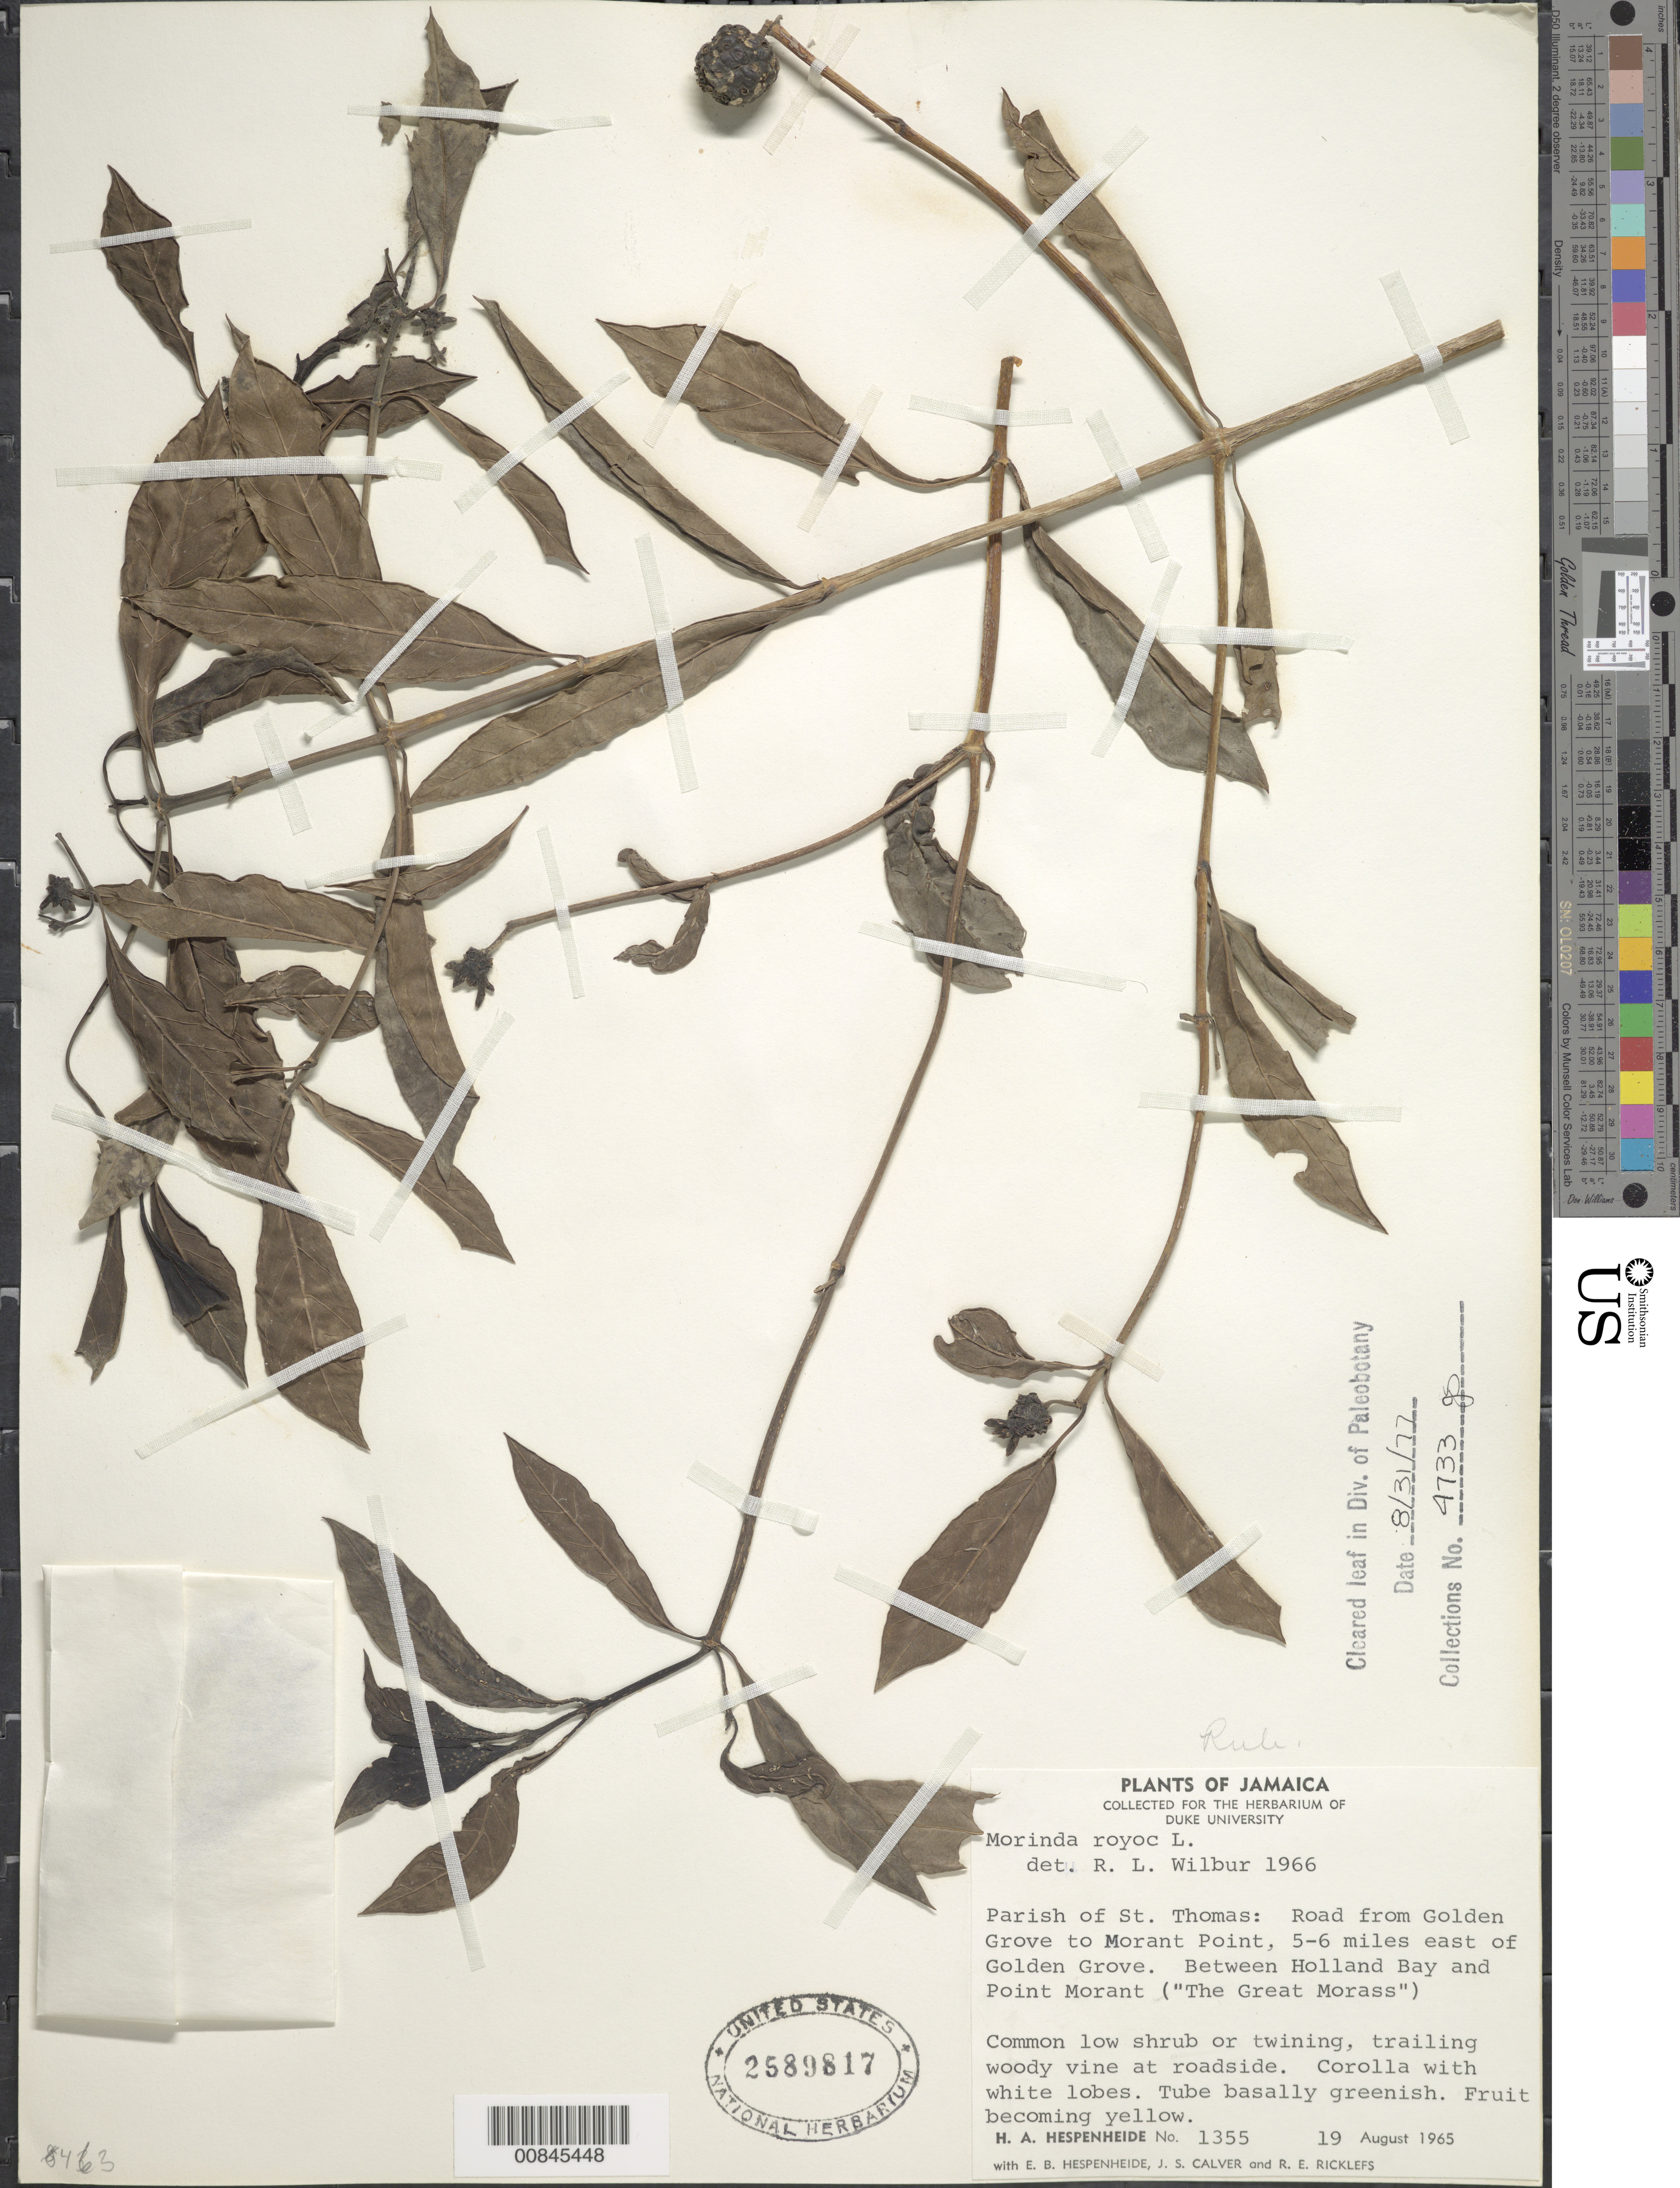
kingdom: Plantae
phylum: Tracheophyta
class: Magnoliopsida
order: Gentianales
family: Rubiaceae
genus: Morinda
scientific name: Morinda royoc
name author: L.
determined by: Wilbur, R. L.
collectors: H. A. Hespenheide, E. Hespenheide, J. Calver & R. Ricklefs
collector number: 1355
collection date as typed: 19 Aug 1965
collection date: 1965-08-19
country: Jamaica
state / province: Saint Thomas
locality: Road from Golden Grove to Morant Point, 5-6 miles east of Golden Grove. Between Holland Bay and Point Morant ("The Great Morass")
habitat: Roadside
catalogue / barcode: US 2589817